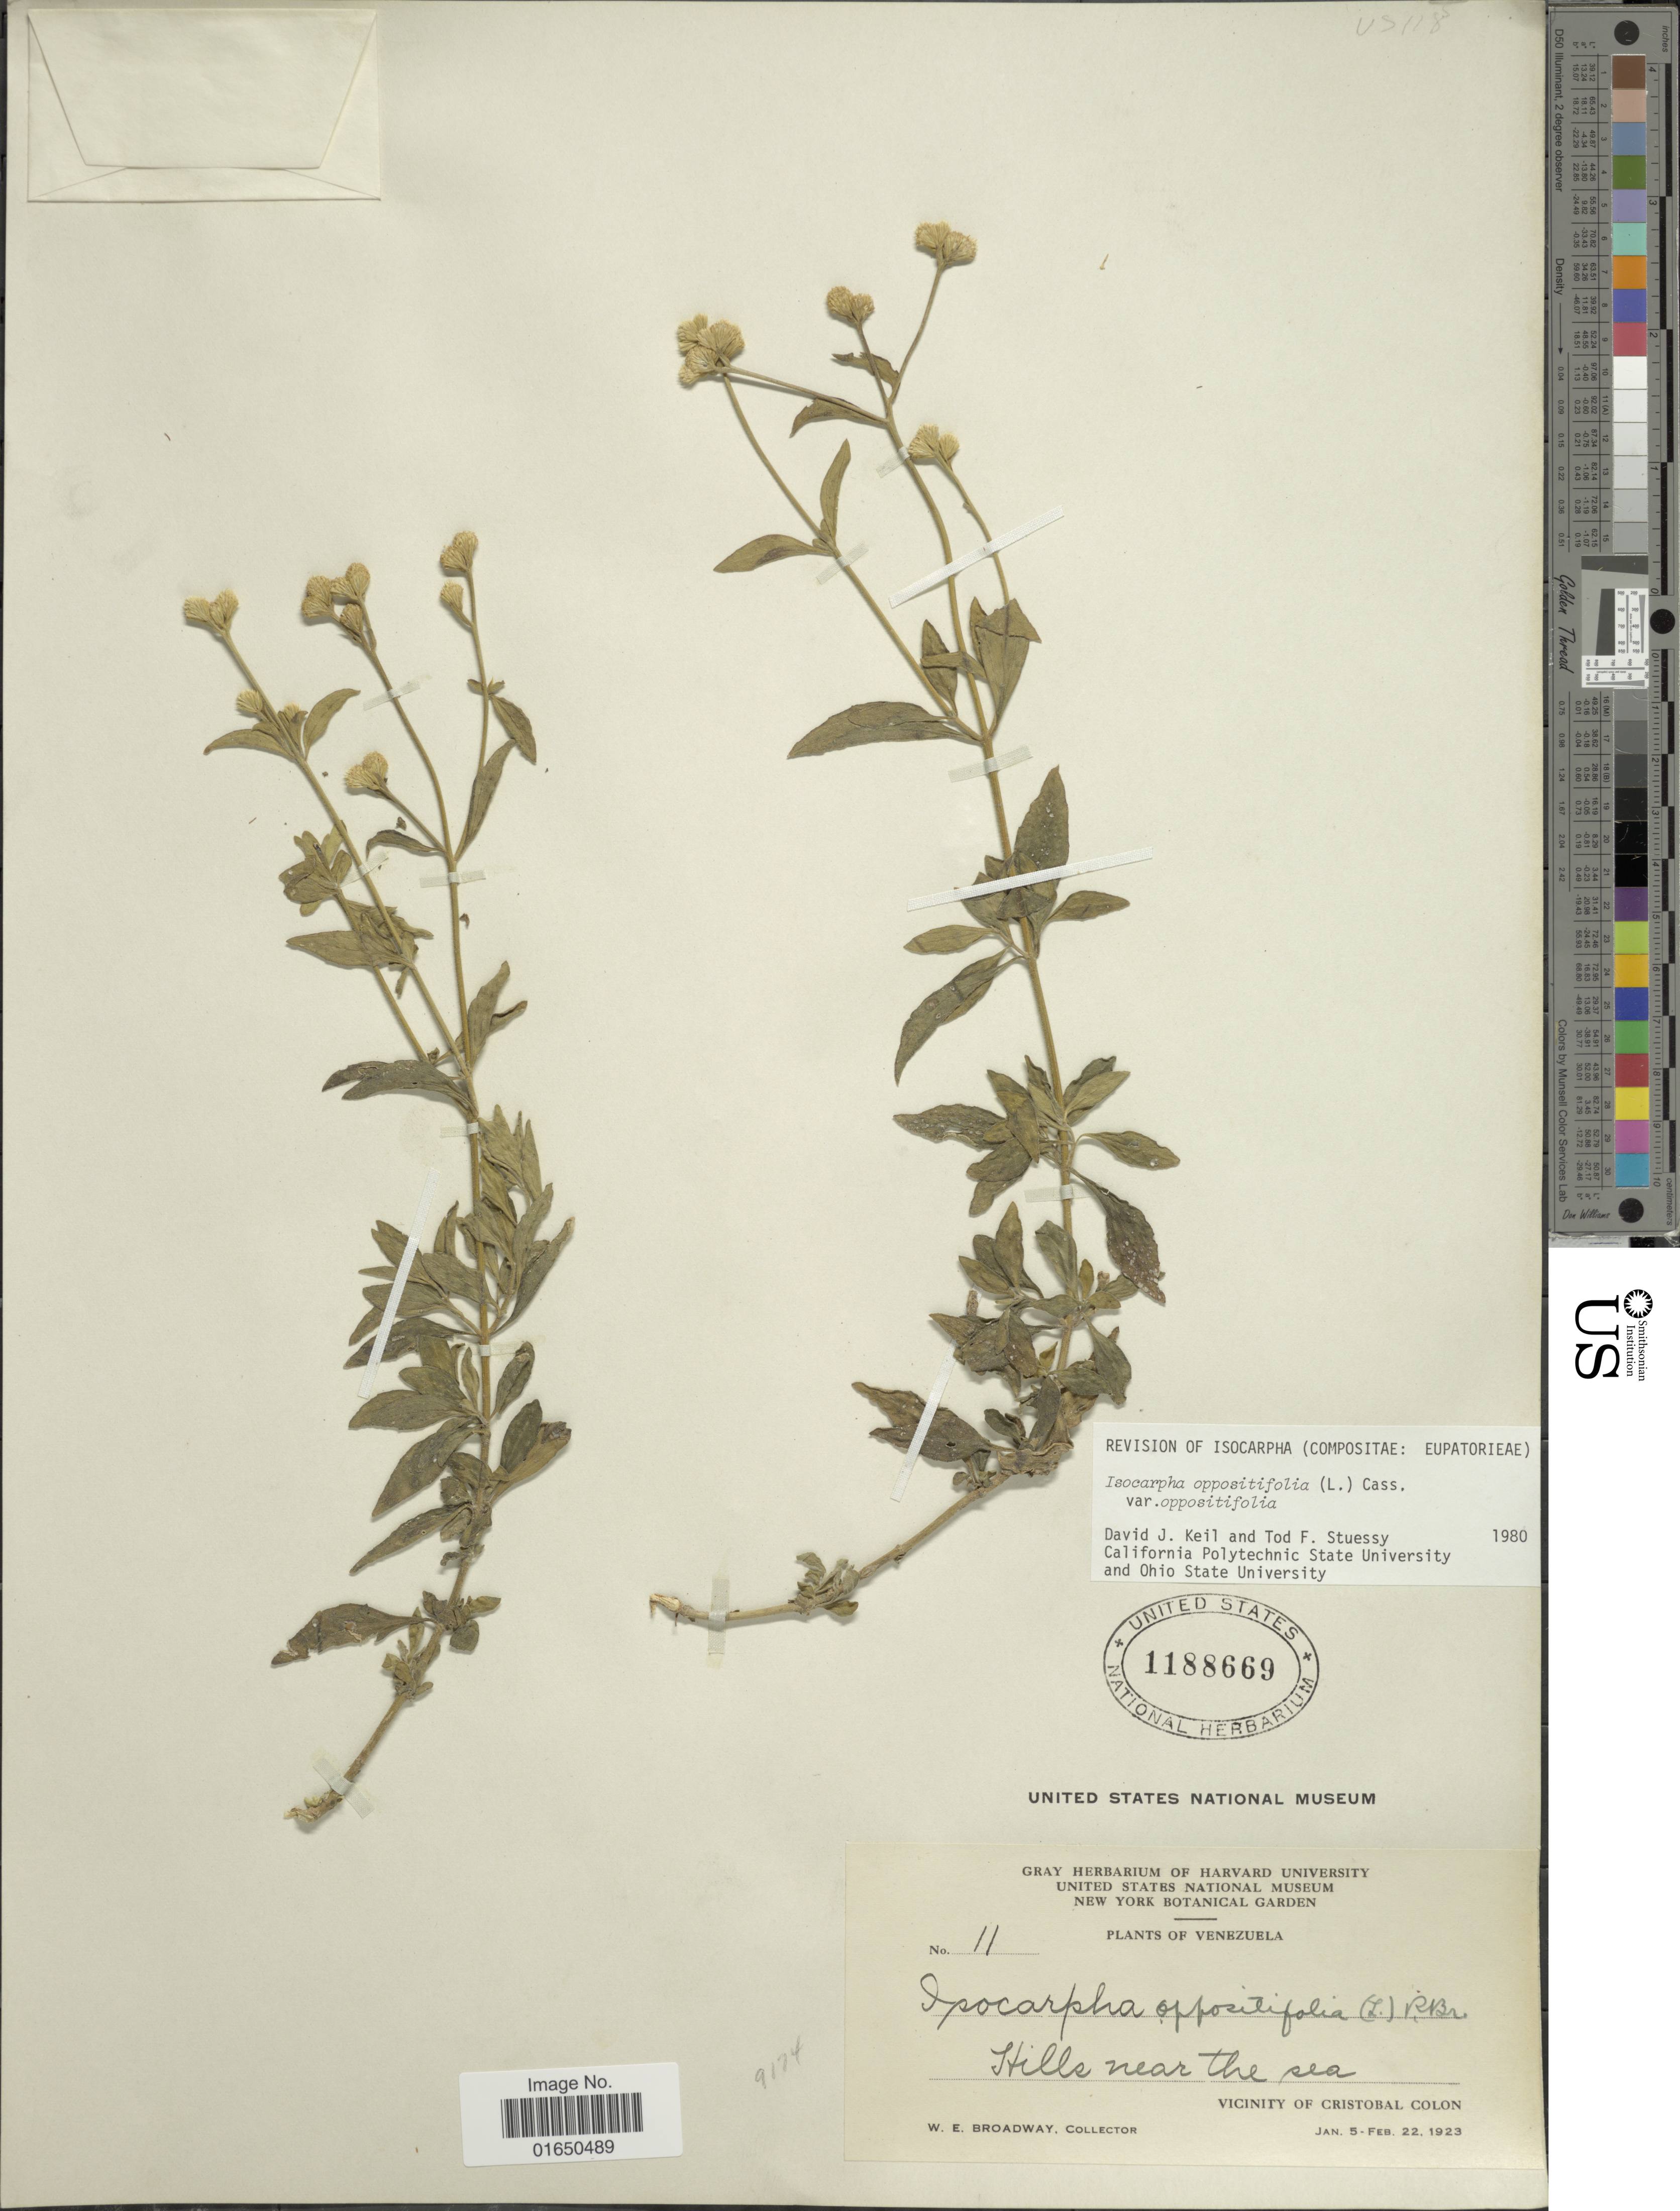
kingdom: Plantae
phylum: Tracheophyta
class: Magnoliopsida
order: Asterales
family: Asteraceae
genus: Isocarpha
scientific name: Isocarpha oppositifolia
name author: (L.) Cass.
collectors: W. E. Broadway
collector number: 11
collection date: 1923-01-05/1923-02-22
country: Venezuela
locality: Hills near the sea, Vicinity of Cristobal Colon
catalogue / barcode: US 1188669